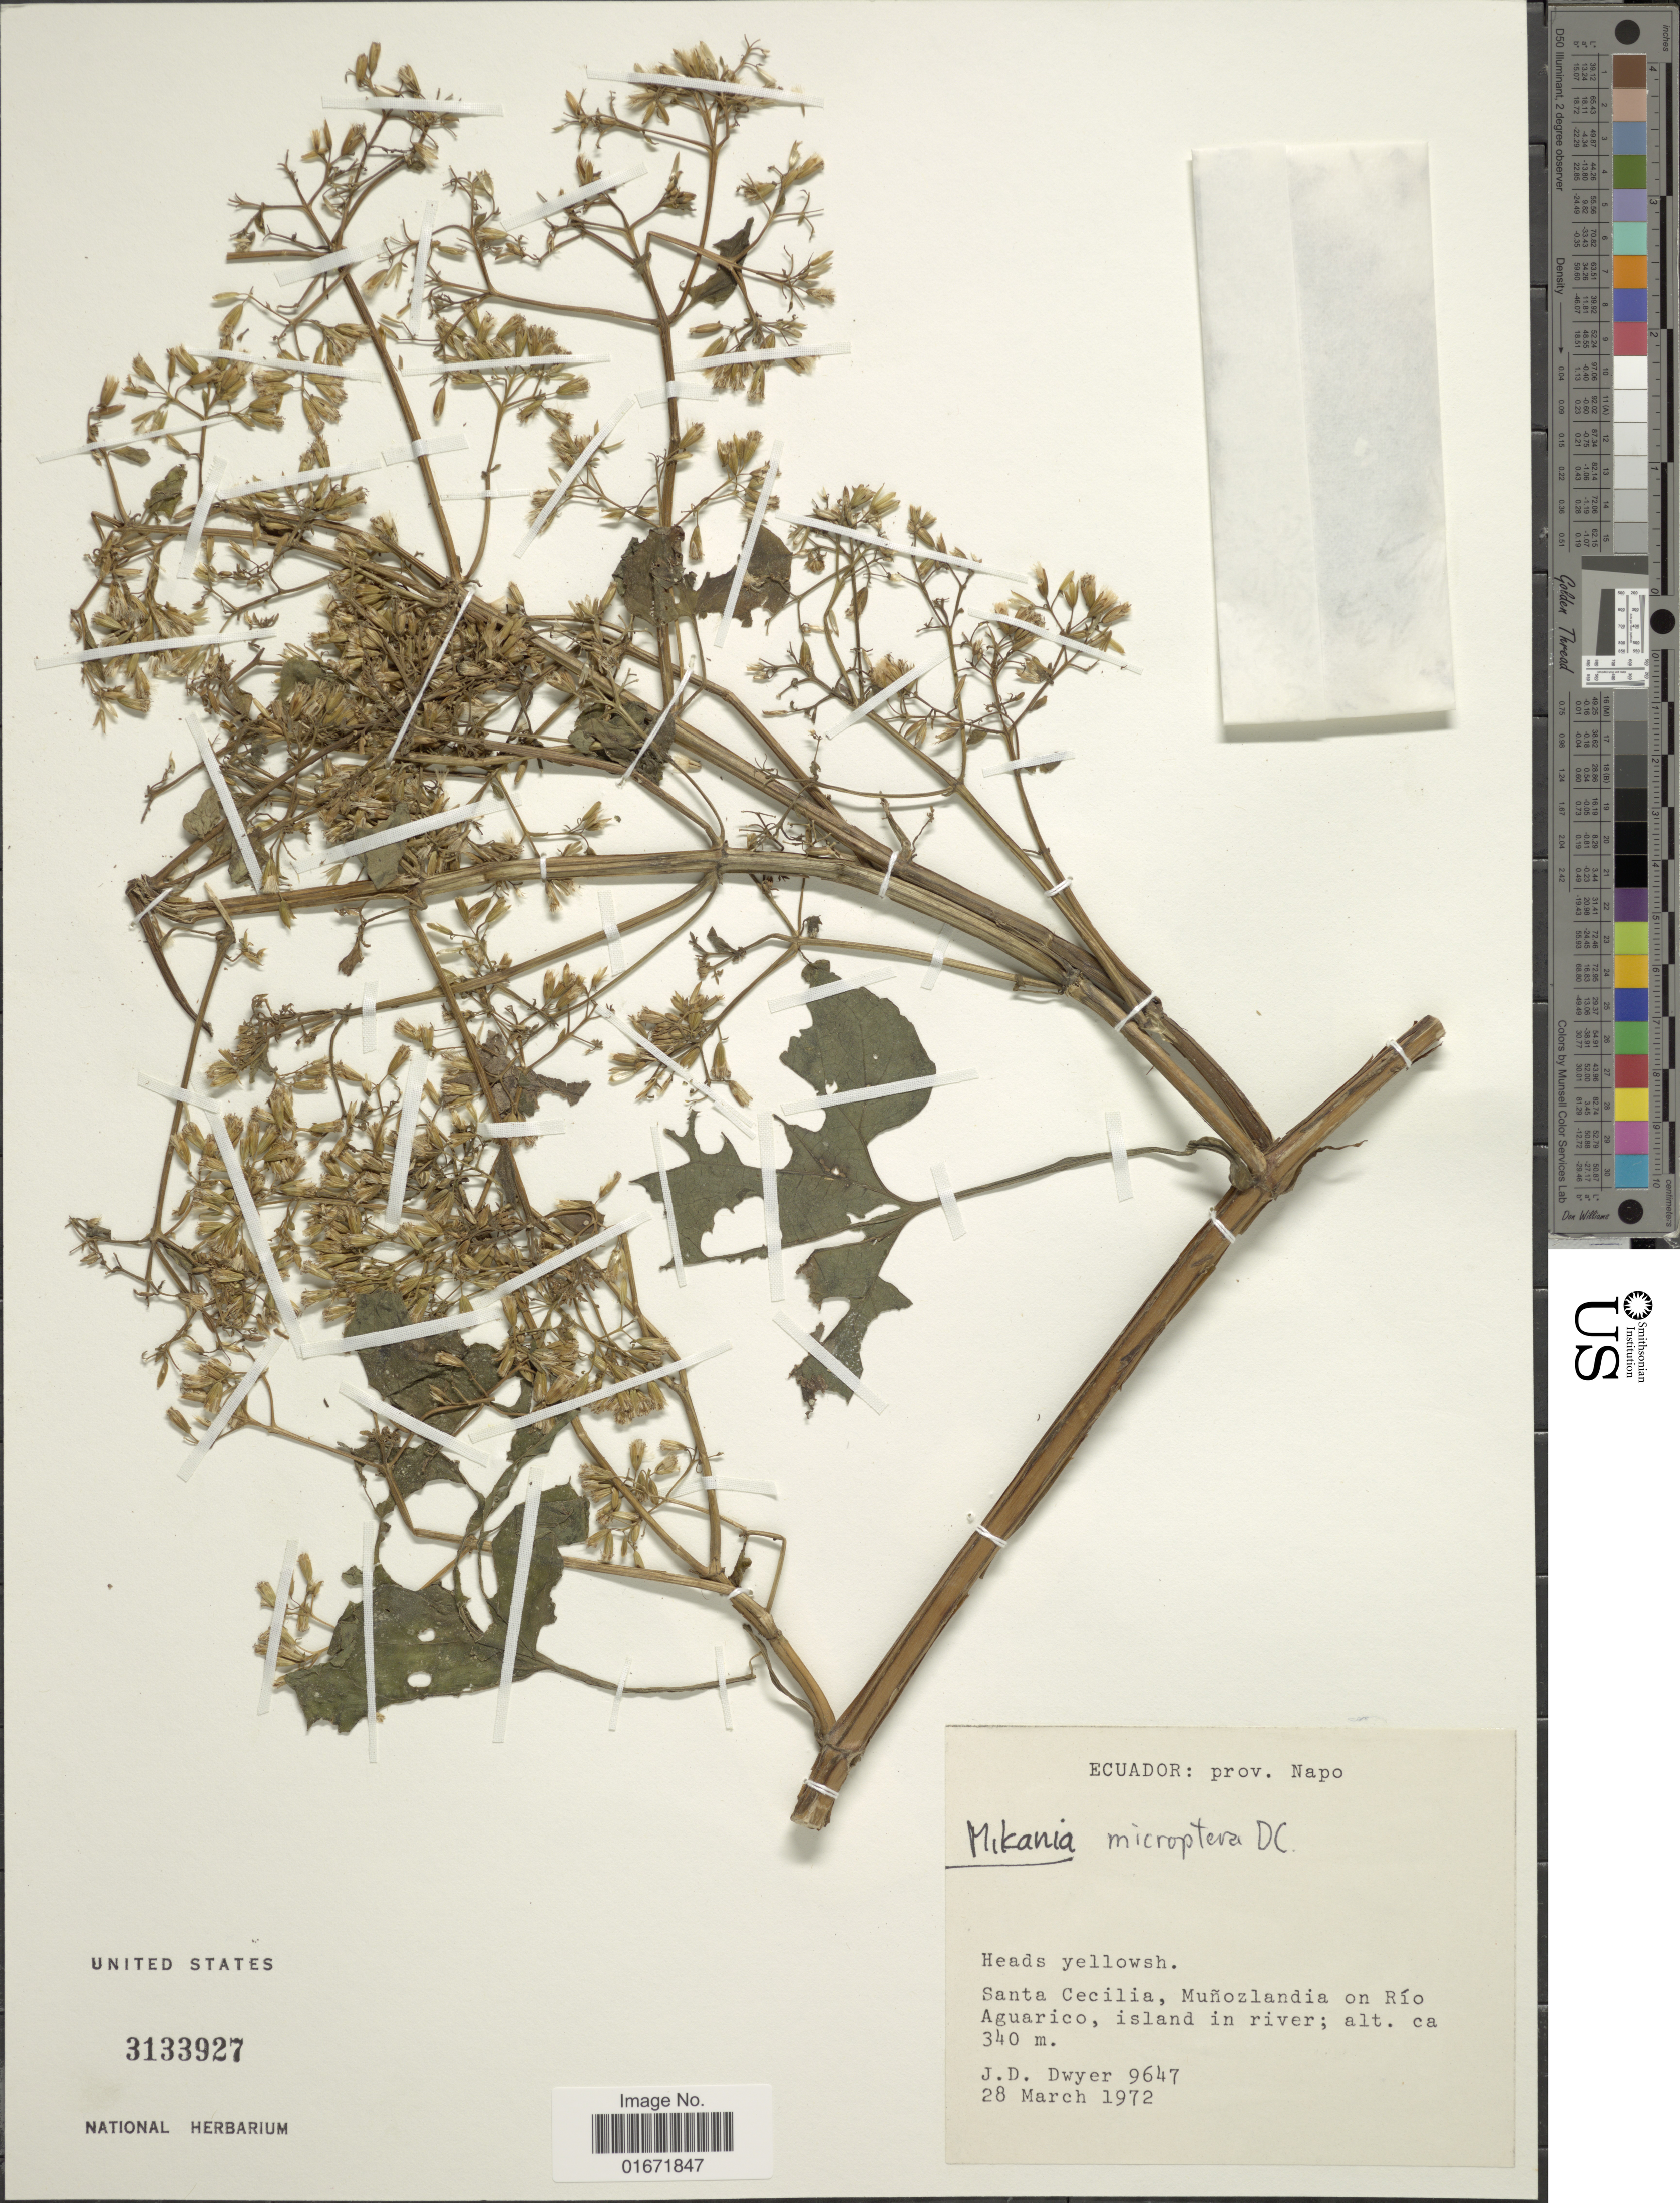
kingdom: Plantae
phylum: Tracheophyta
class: Magnoliopsida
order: Asterales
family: Asteraceae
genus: Mikania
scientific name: Mikania microptera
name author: DC.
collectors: J. D. Dwyer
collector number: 9647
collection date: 1972-03-28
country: Ecuador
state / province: Napo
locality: Prov. Napo. Santa Cecilia, Muñozlandia on Río Aguarico, island in river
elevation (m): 340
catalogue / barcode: US 3133927